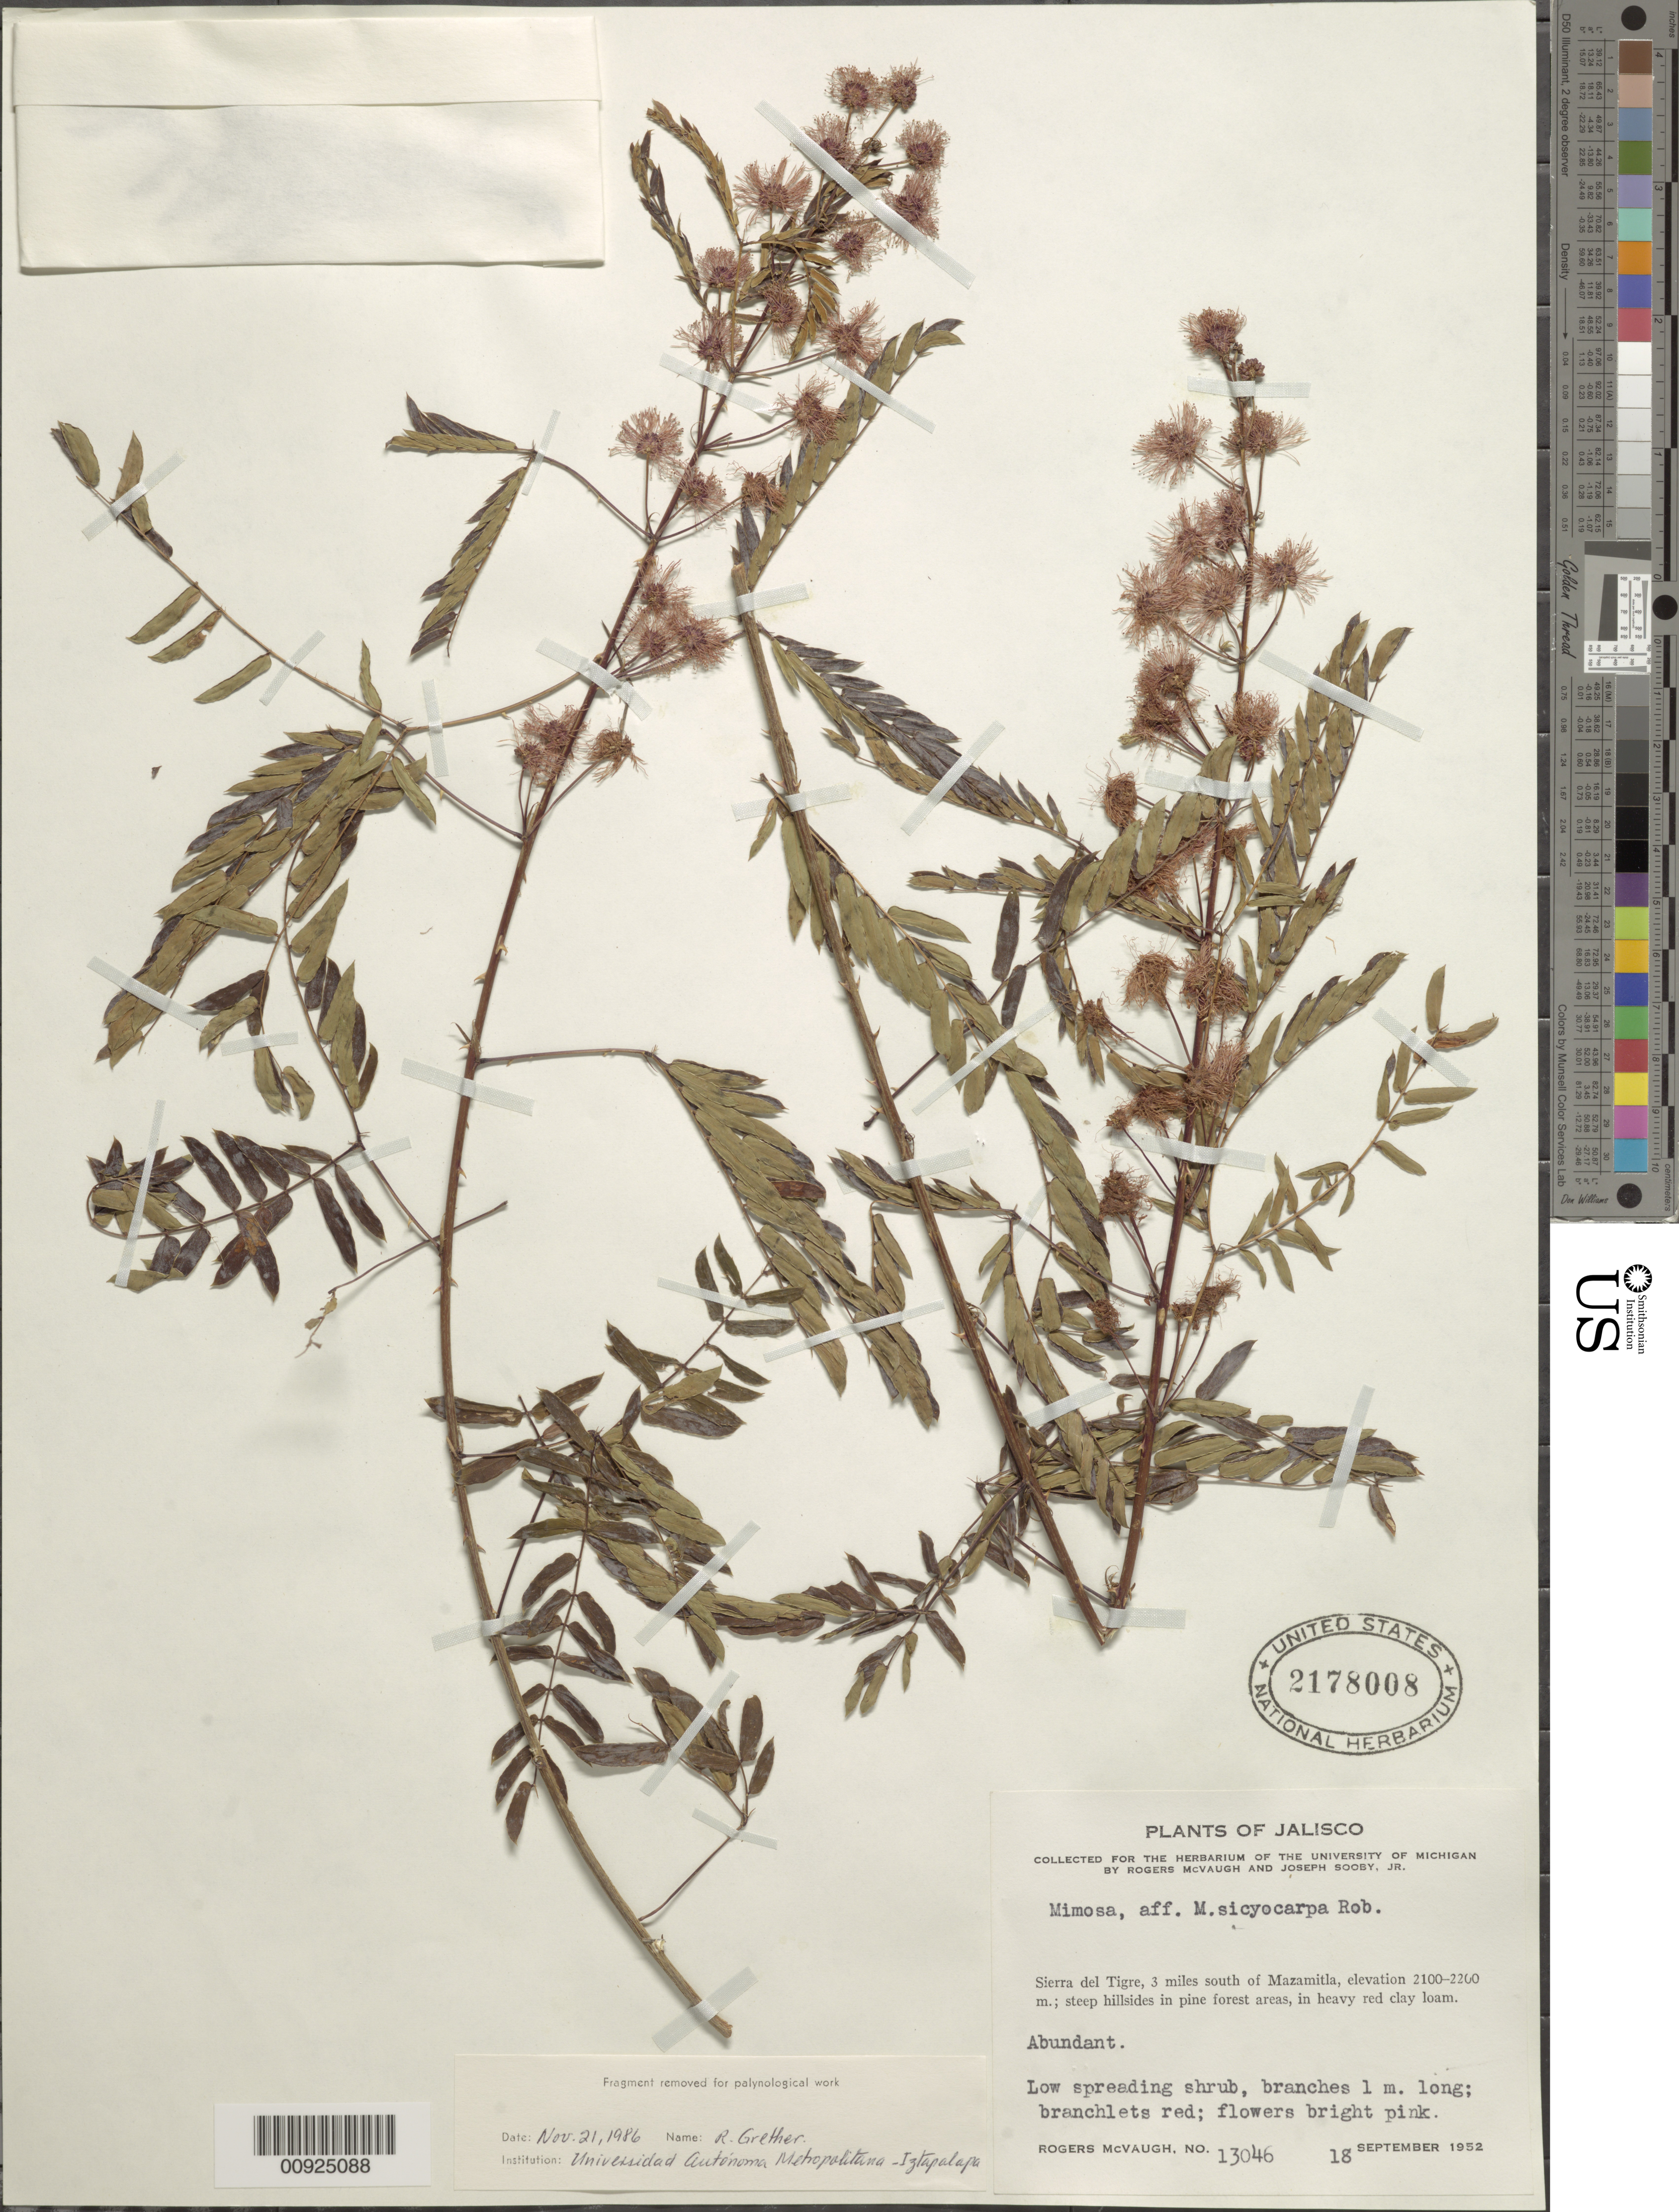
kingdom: Plantae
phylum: Tracheophyta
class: Magnoliopsida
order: Fabales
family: Fabaceae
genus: Mimosa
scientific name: Mimosa sicyocarpa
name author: B.L. Rob.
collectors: R. McVaugh & J. Sooby Jr.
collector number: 13046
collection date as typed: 18 Sep 1952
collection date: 1952-09-18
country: Mexico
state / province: Jalisco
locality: Sierra del Tigre, 3 miles south of Mazamitla.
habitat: Steep hillsides in pine forest areas, in heavy red clay loam.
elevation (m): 2200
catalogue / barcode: US 2178008